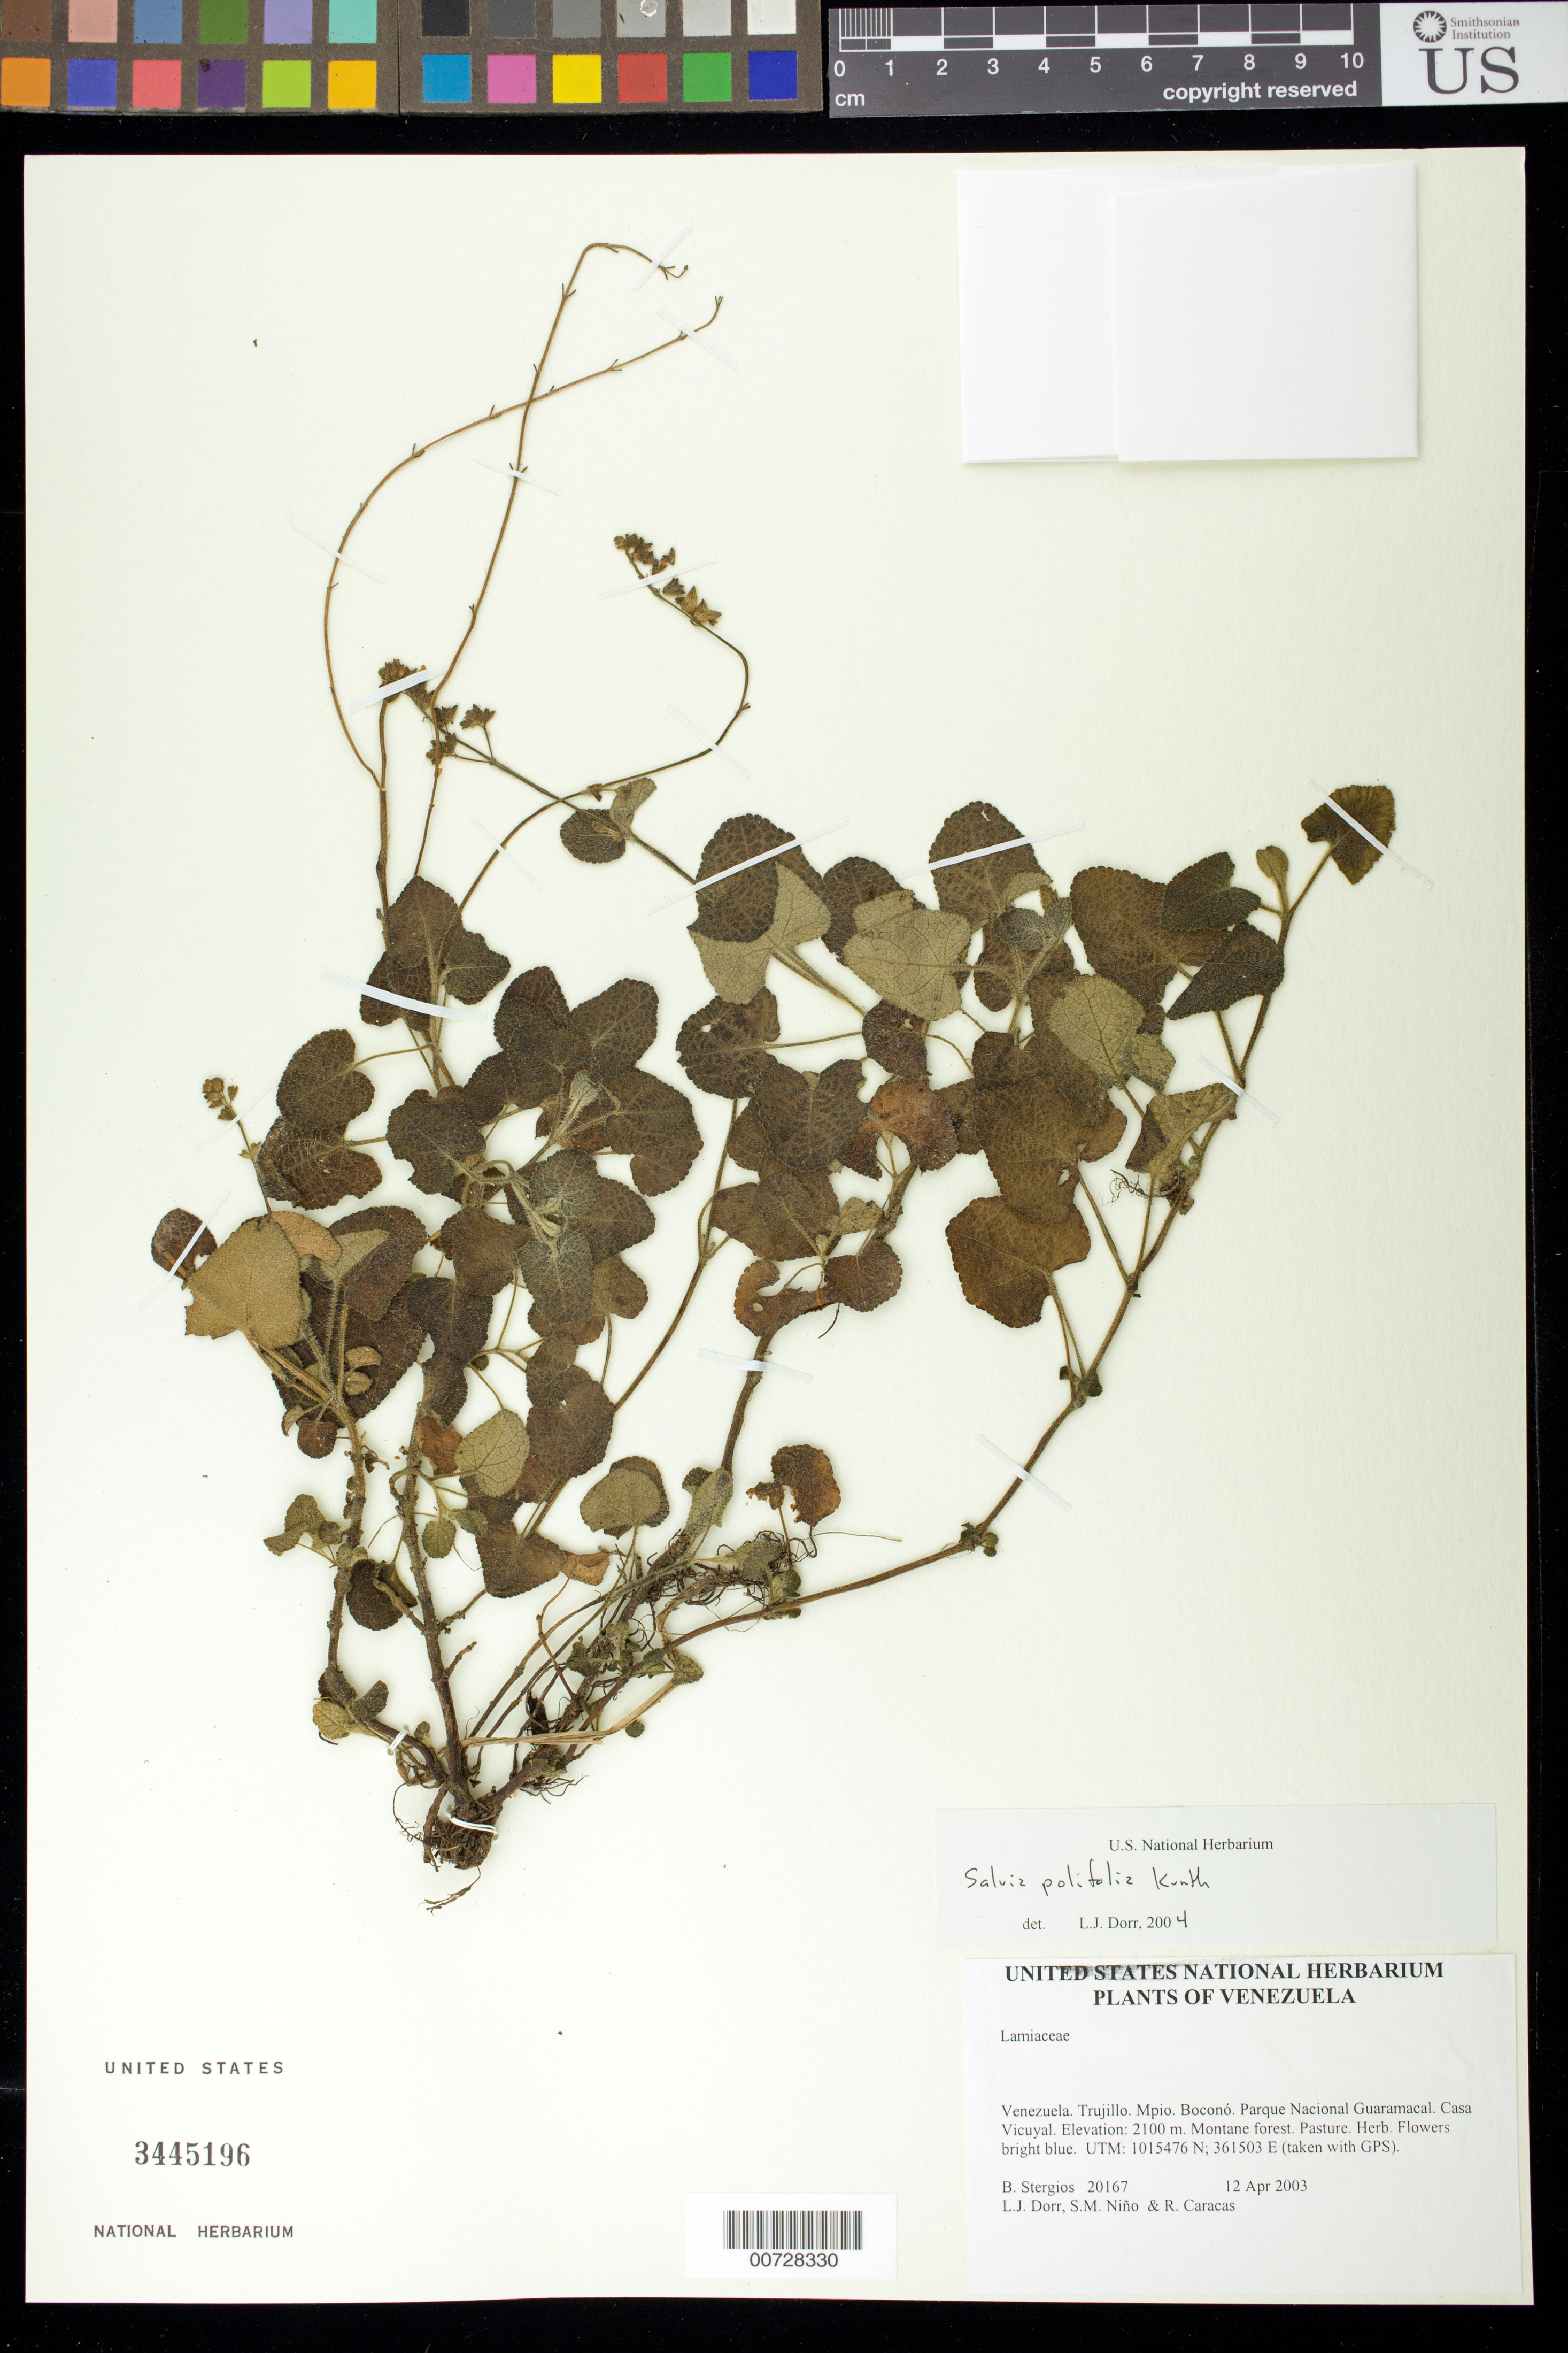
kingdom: Plantae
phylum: Tracheophyta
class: Magnoliopsida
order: Lamiales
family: Lamiaceae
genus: Salvia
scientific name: Salvia polifolia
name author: Kunth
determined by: Dorr, L. J., (BOT), Smithsonian Institution - National Museum of Natural History (UNITED STATES)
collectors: B. G. Stergios, L. J. Dorr, S. M. Niño & R. Caracas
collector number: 20167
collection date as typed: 12 Apr 2003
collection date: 2003-04-12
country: Venezuela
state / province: Trujillo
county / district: Boconó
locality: Parque Nacional Guaramacal. Casa Vicuyal.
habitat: Montane forest. Pasture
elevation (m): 2100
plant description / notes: F, K, PORT, US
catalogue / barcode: US 3445196